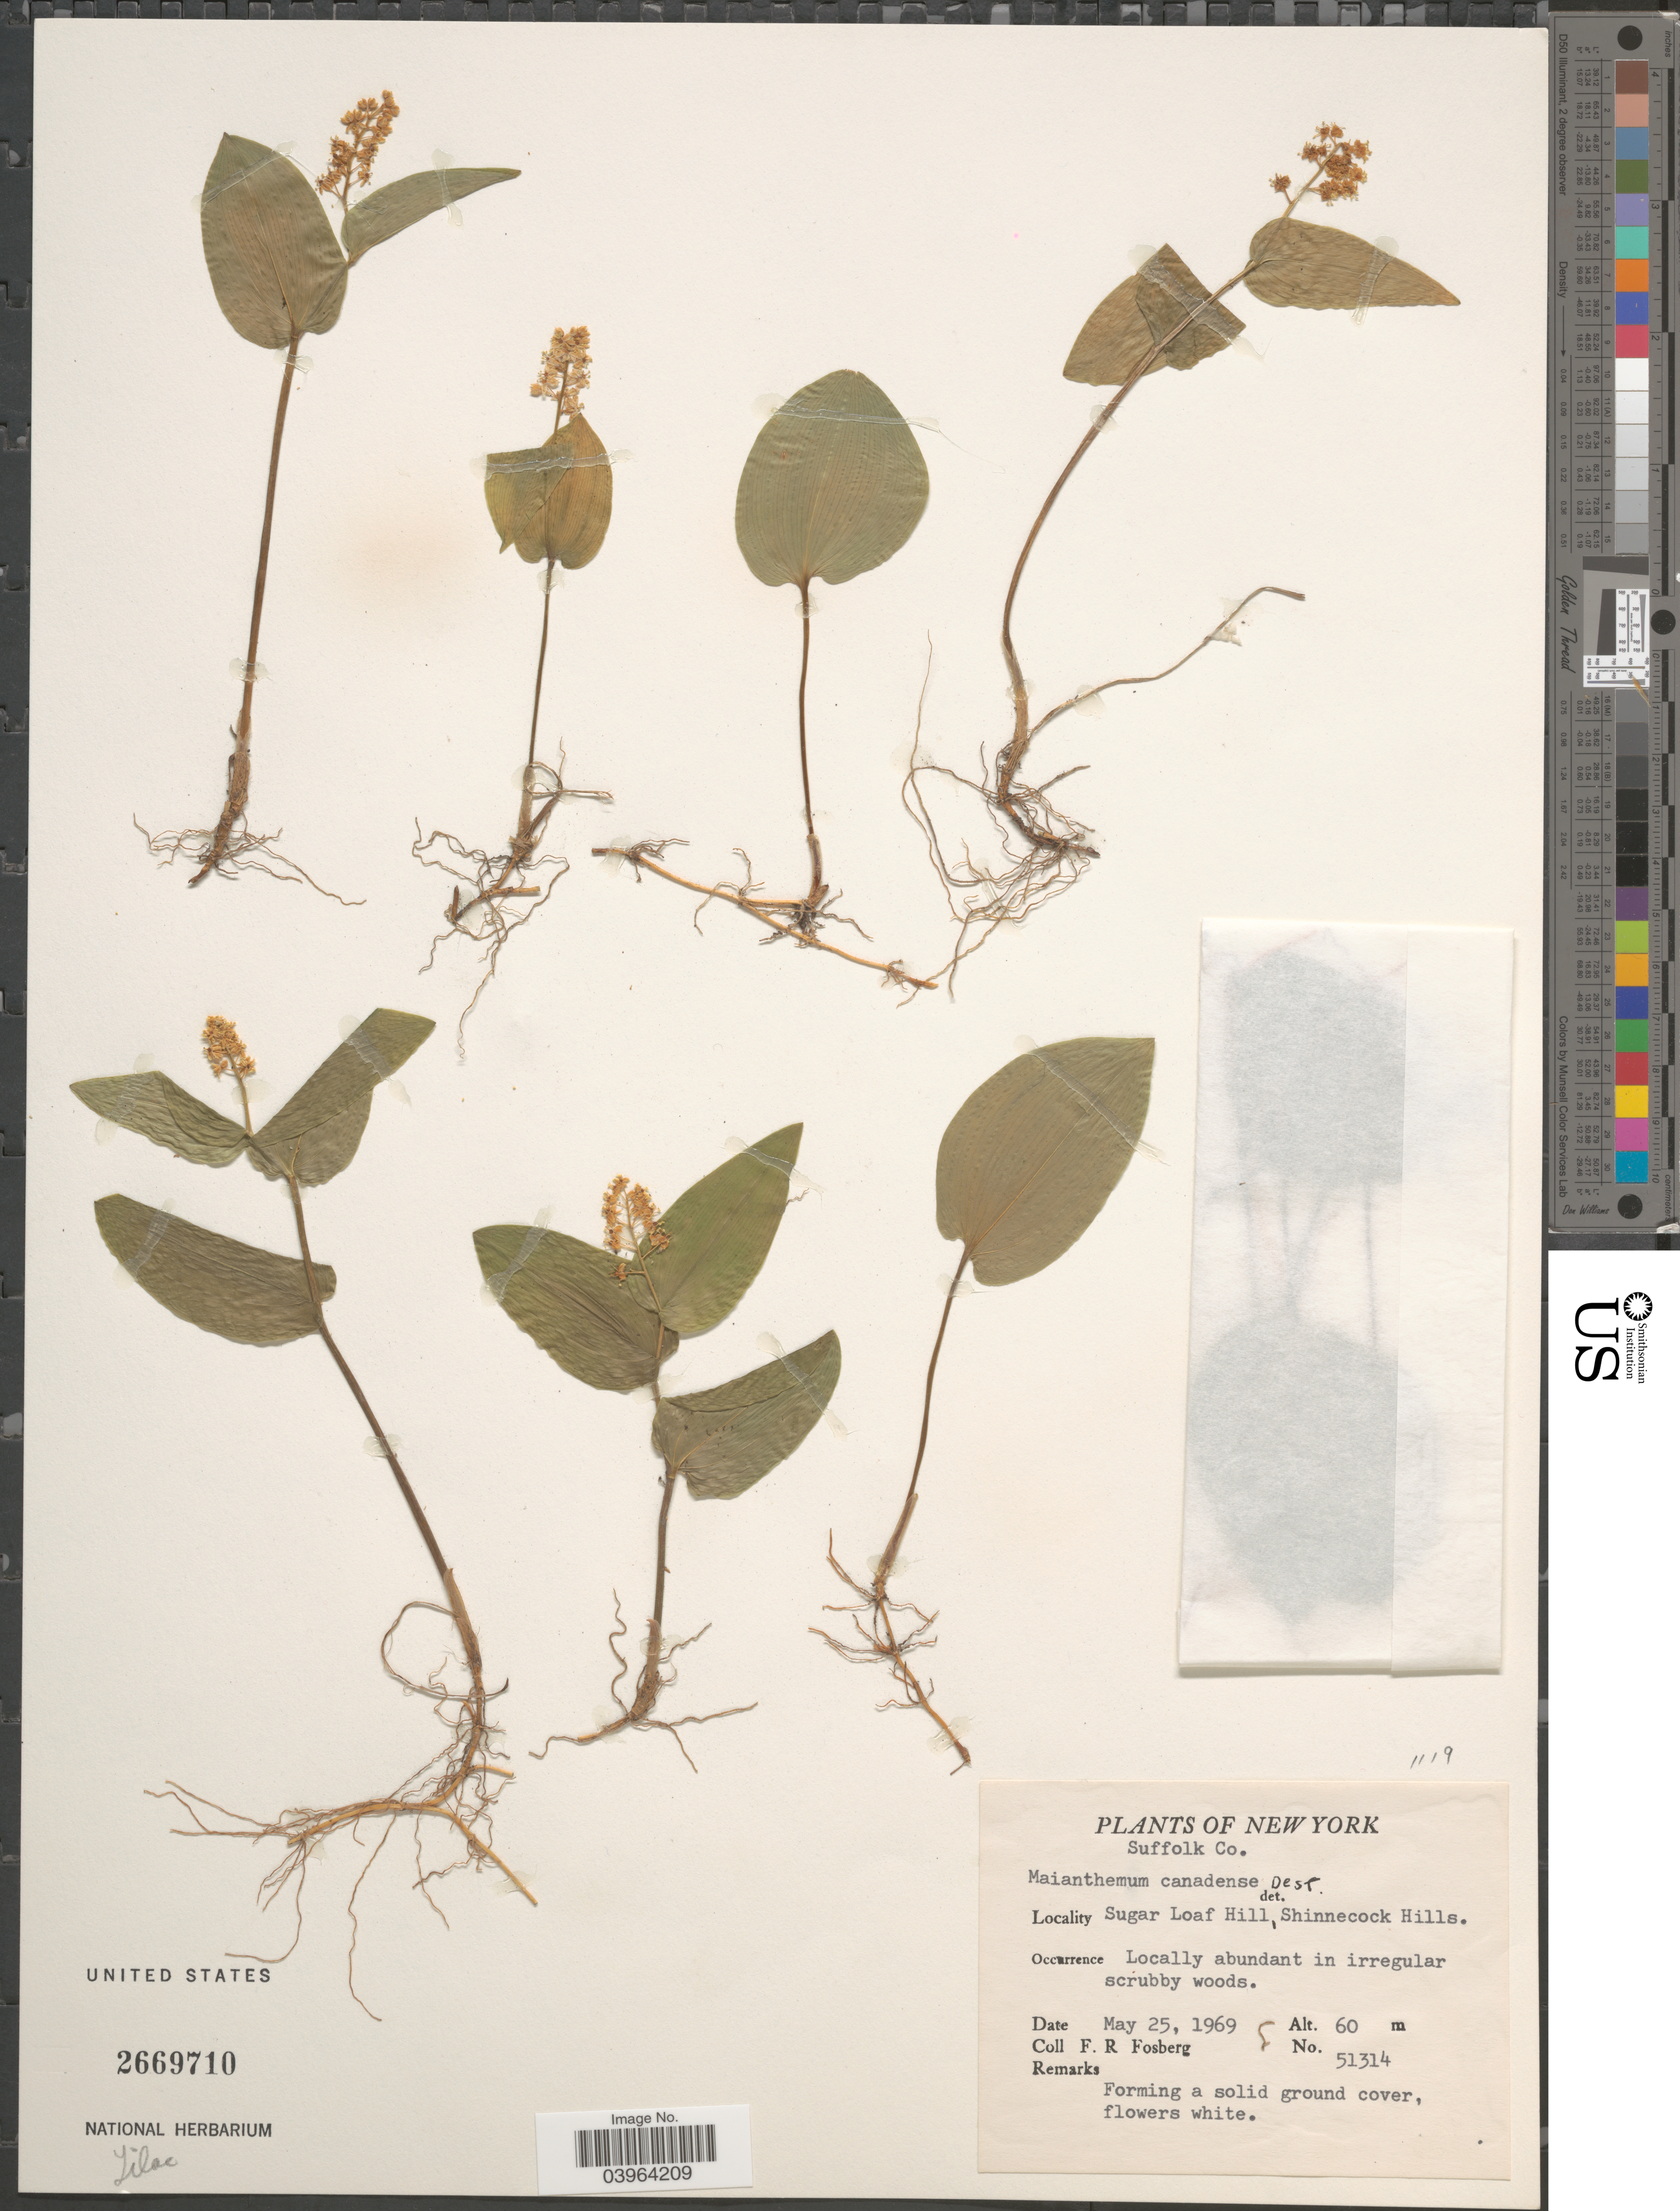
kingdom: Plantae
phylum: Tracheophyta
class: Liliopsida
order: Asparagales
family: Asparagaceae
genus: Maianthemum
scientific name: Maianthemum canadense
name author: Desf.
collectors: F. R. Fosberg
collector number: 51314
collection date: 1969-05-25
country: United States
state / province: New York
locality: Suffolk Co. Sugar Loaf Hill, Shinnecock Hills.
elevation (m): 60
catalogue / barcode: US 2669710